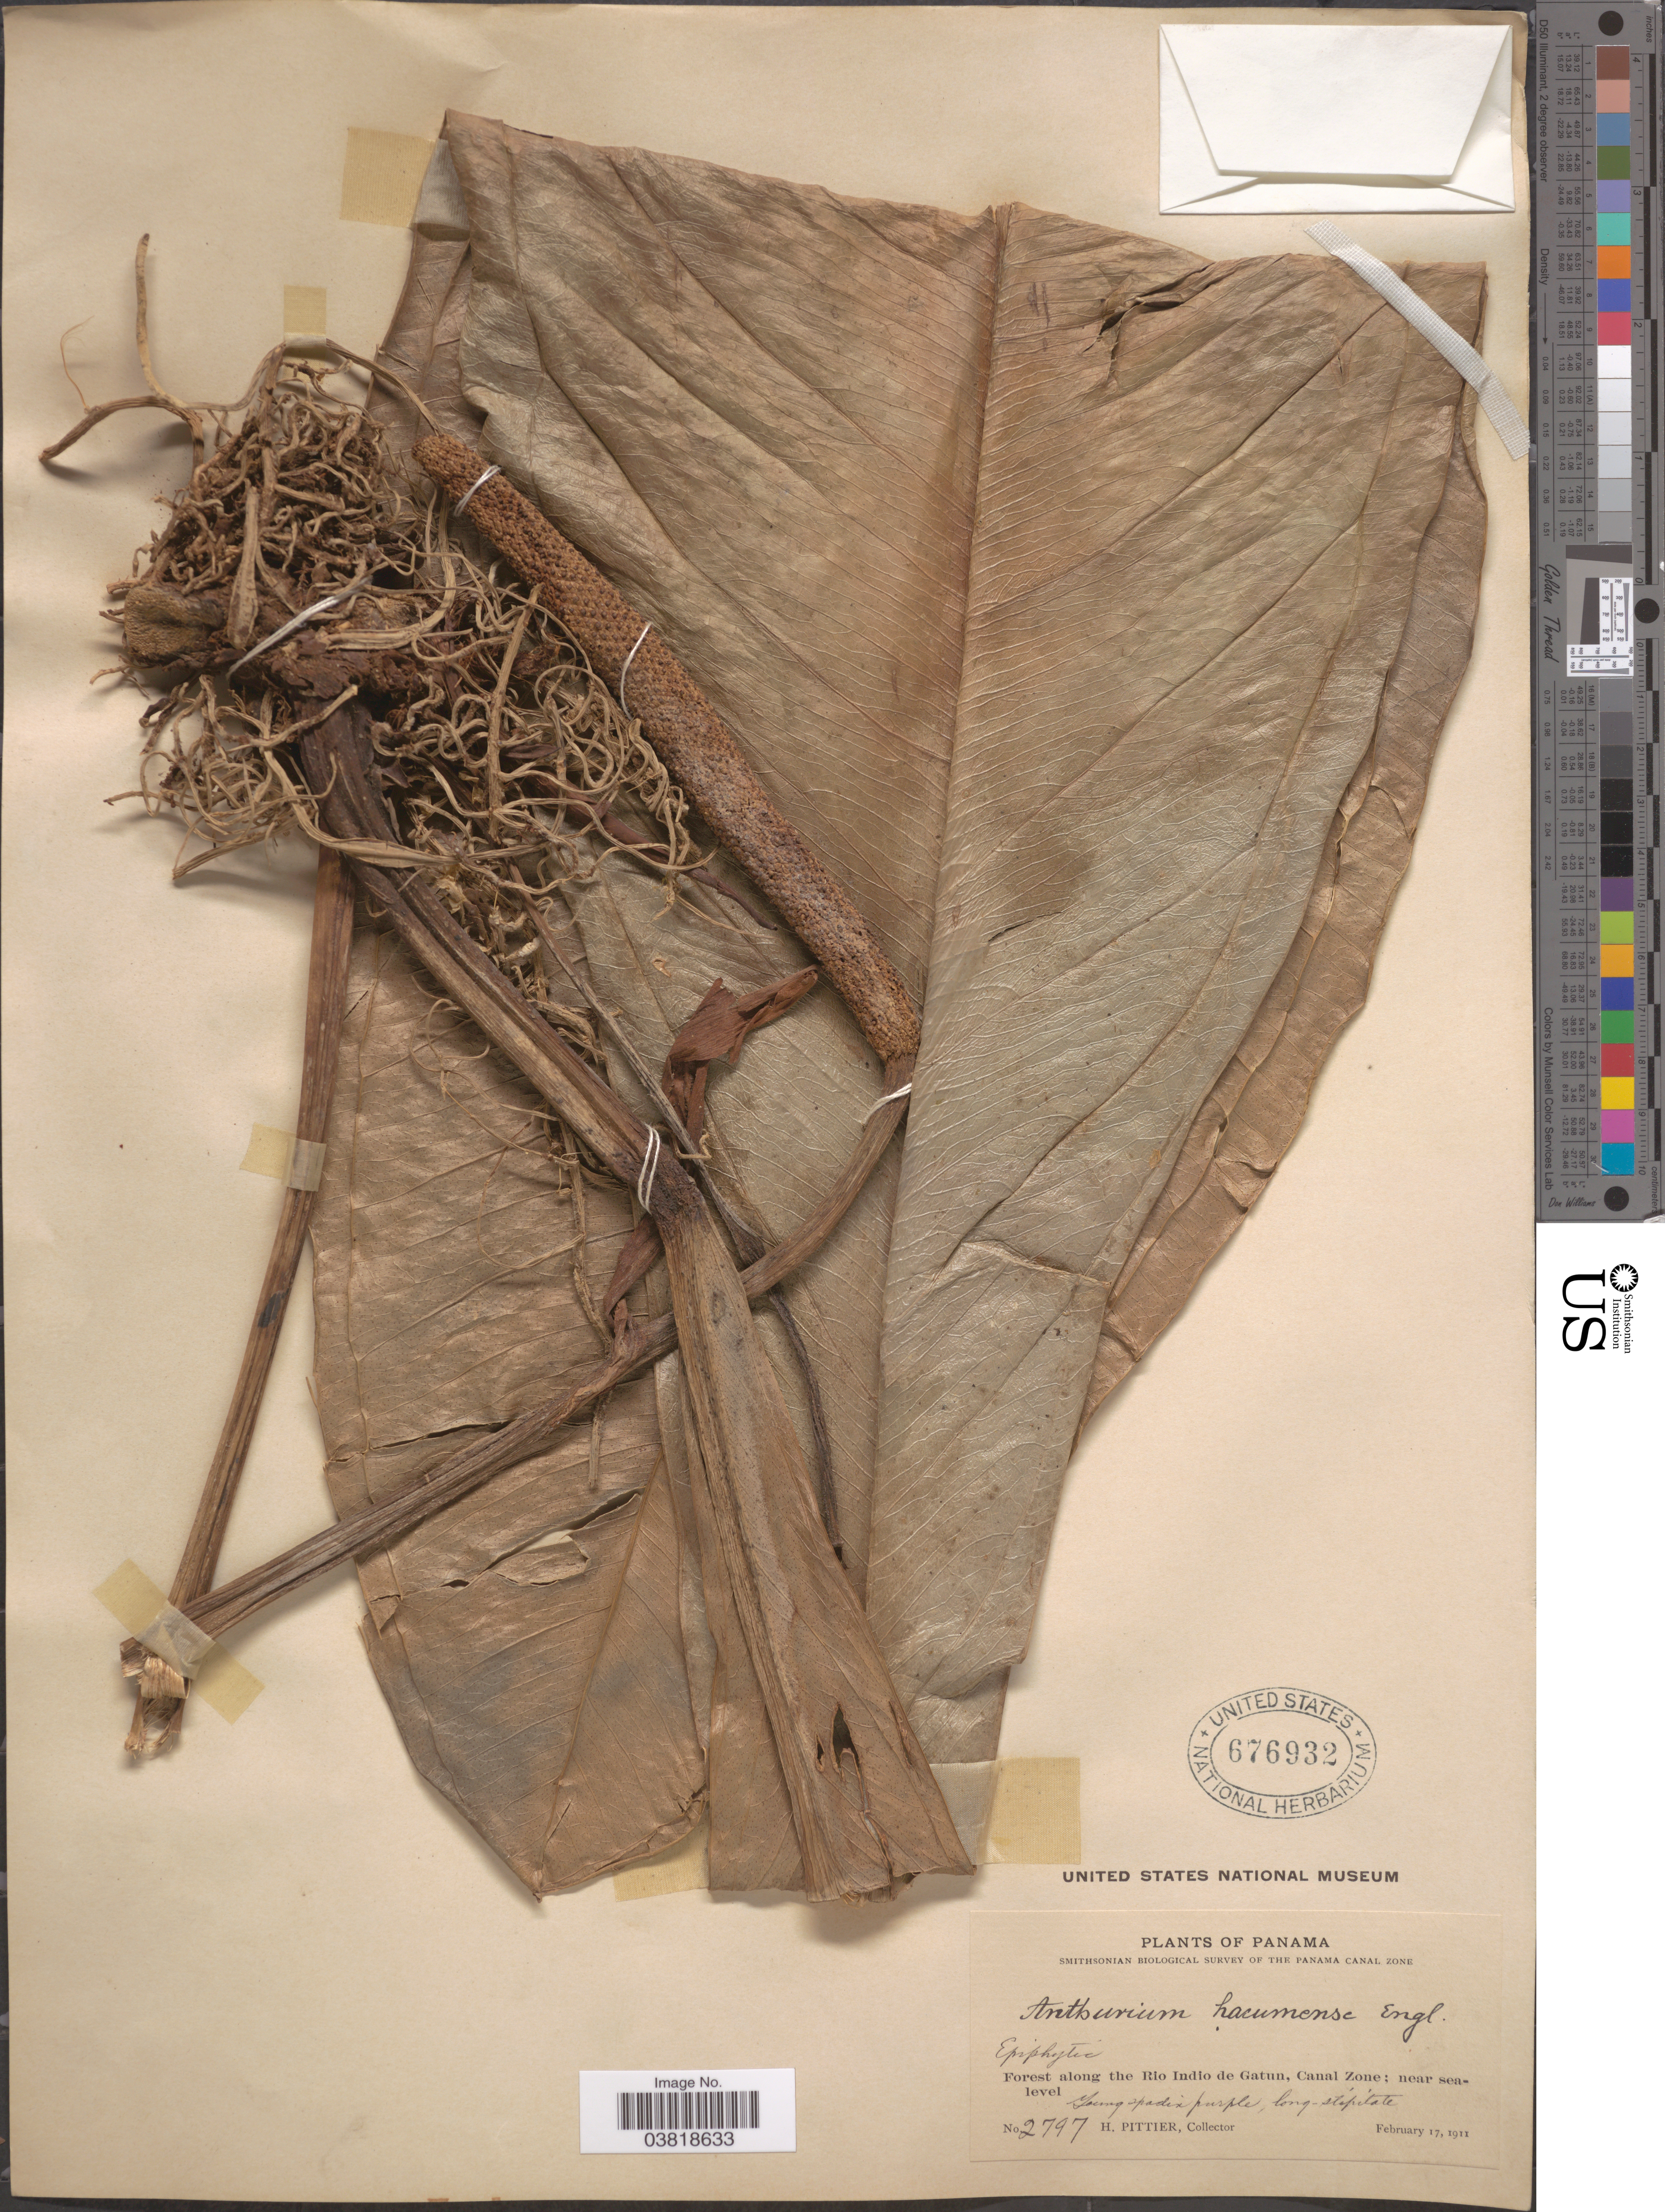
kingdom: Plantae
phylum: Tracheophyta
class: Liliopsida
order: Alismatales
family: Araceae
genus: Anthurium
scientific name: Anthurium hacumense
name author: Engl.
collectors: H. F. Pittier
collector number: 2797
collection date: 1911-02-17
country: Panama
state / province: Colón / Panamá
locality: Forest along the Rio Indio de Gatun, Canal Zone.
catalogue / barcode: US 676932